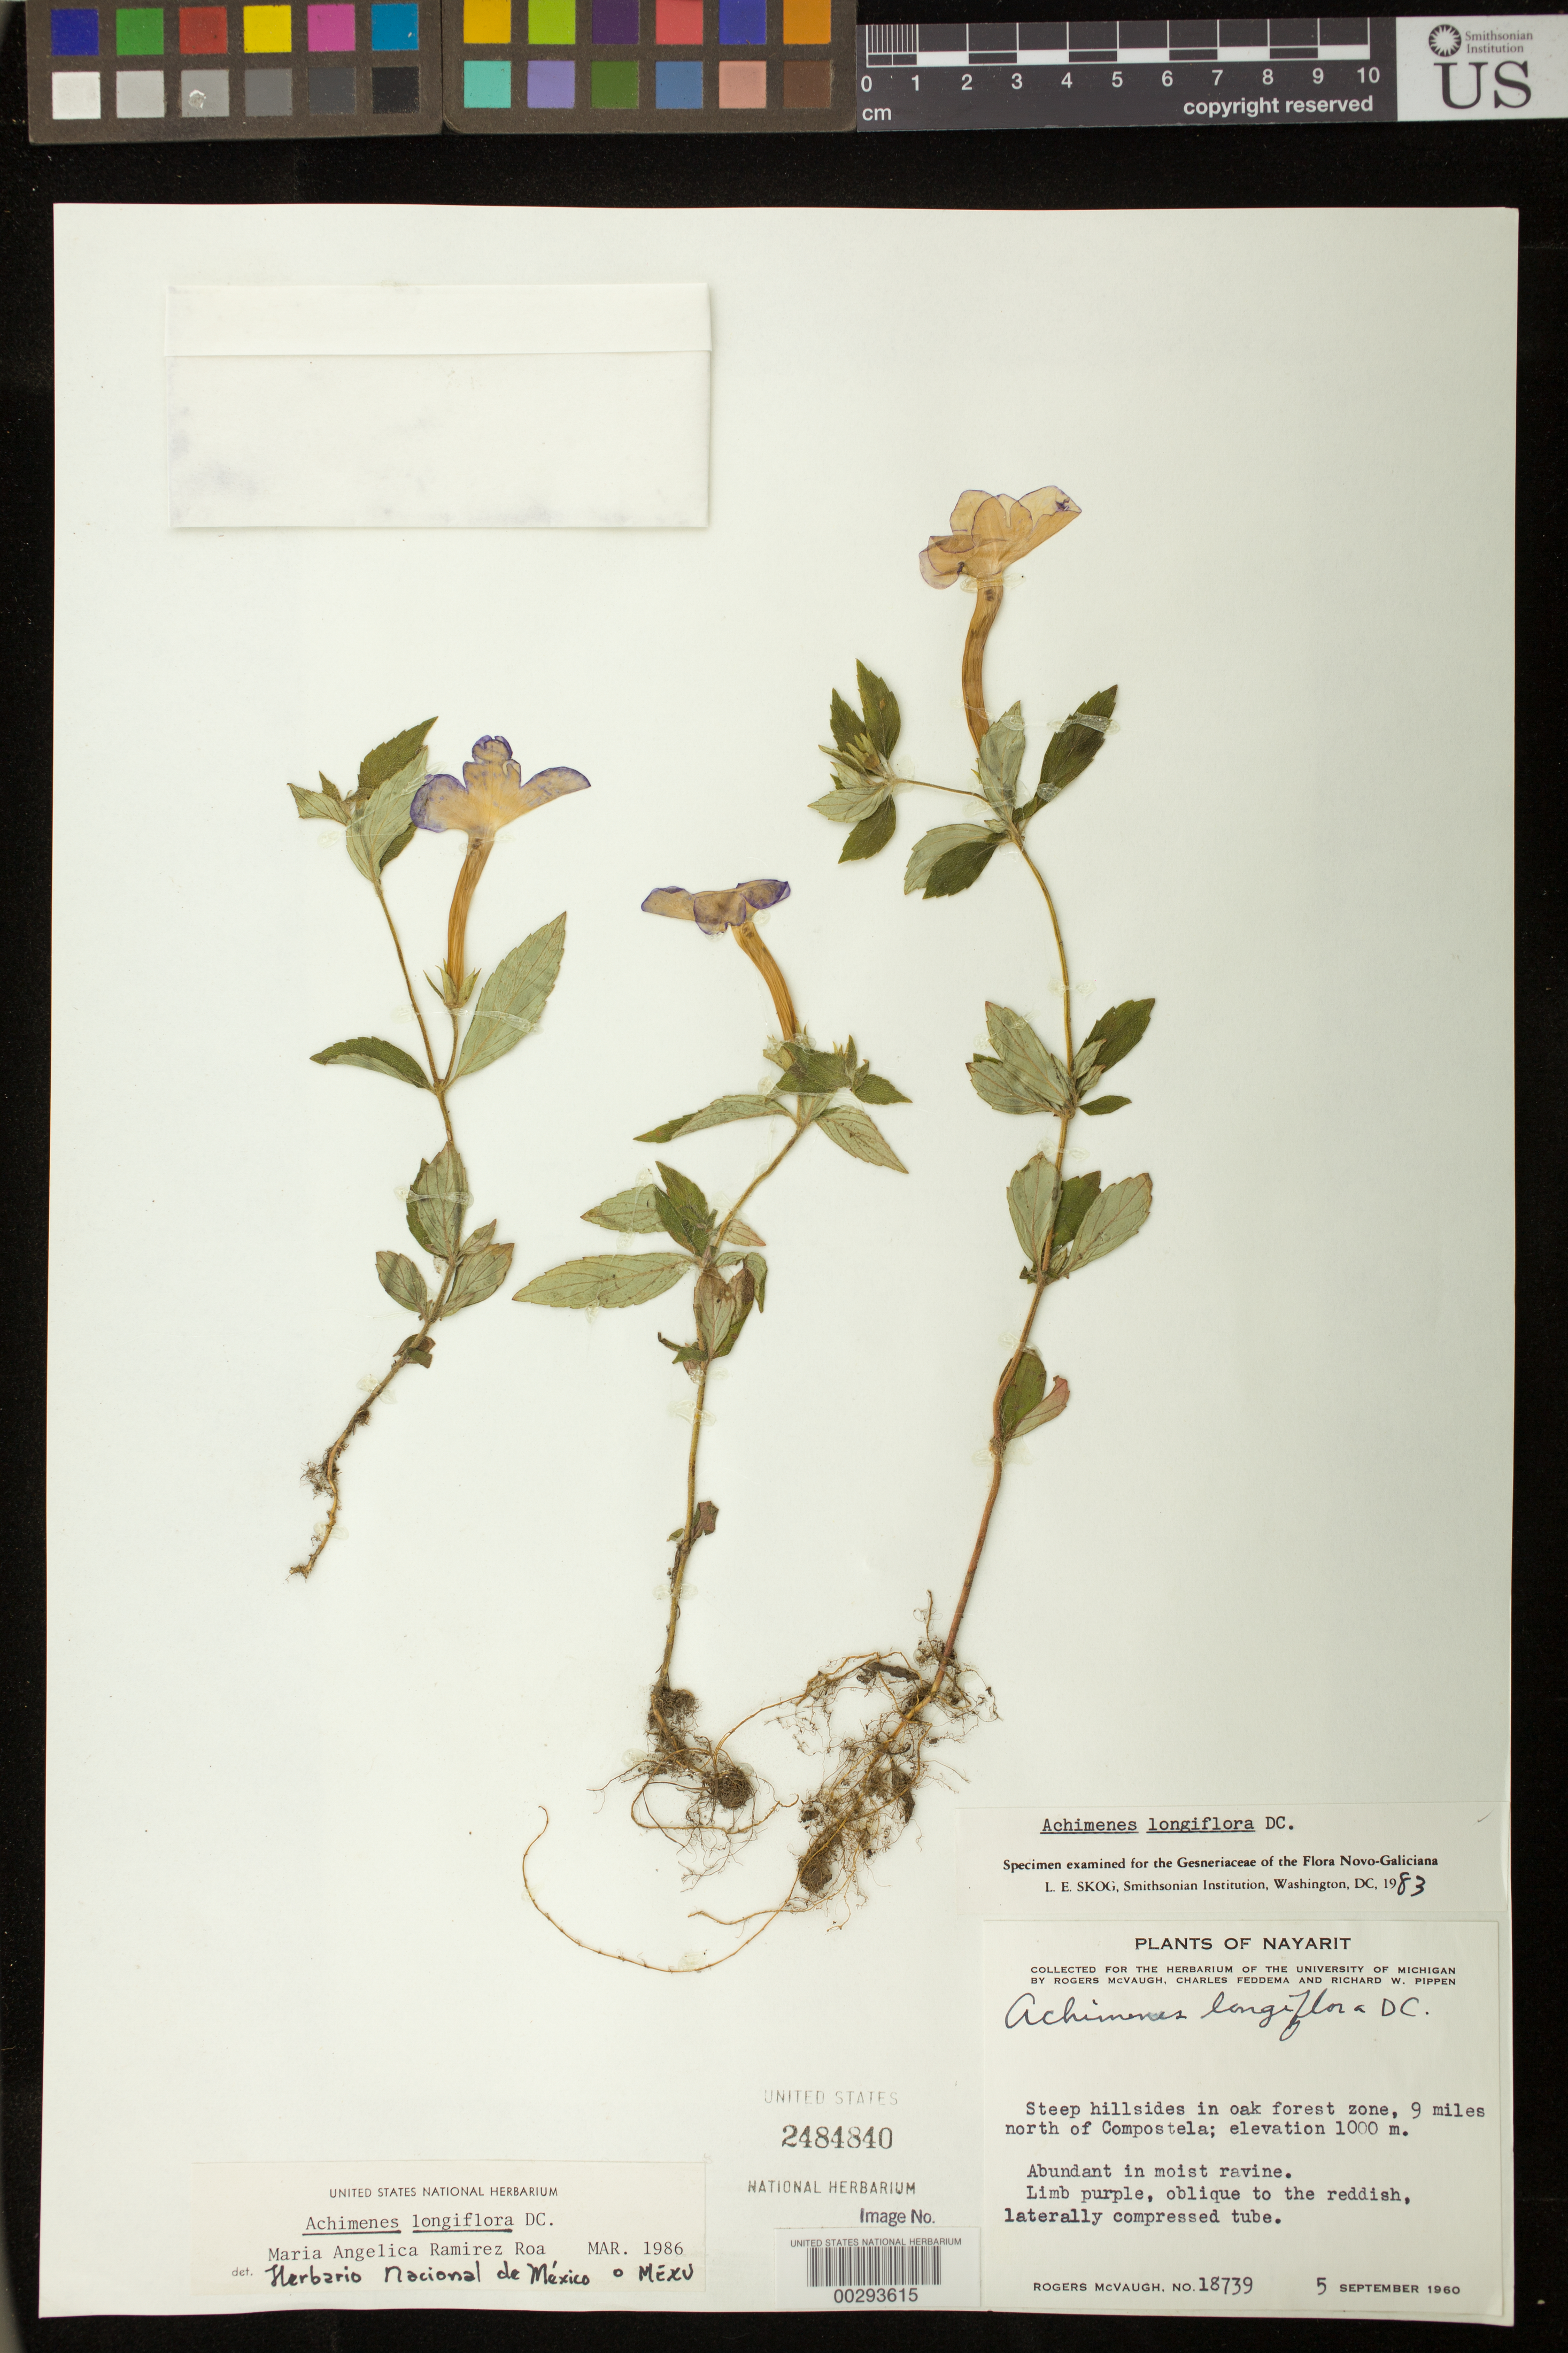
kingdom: Plantae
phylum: Tracheophyta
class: Magnoliopsida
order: Lamiales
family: Gesneriaceae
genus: Achimenes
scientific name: Achimenes longiflora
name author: DC.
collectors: R. McVaugh, C. Feddema & R. W. Pippen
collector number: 18739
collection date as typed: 05 Sep 1960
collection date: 1960-09-05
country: Mexico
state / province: Nayarit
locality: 9 mi N of Compostela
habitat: Steep hillsides in oak forest zone; in moist ravine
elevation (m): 1000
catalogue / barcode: US 2484840